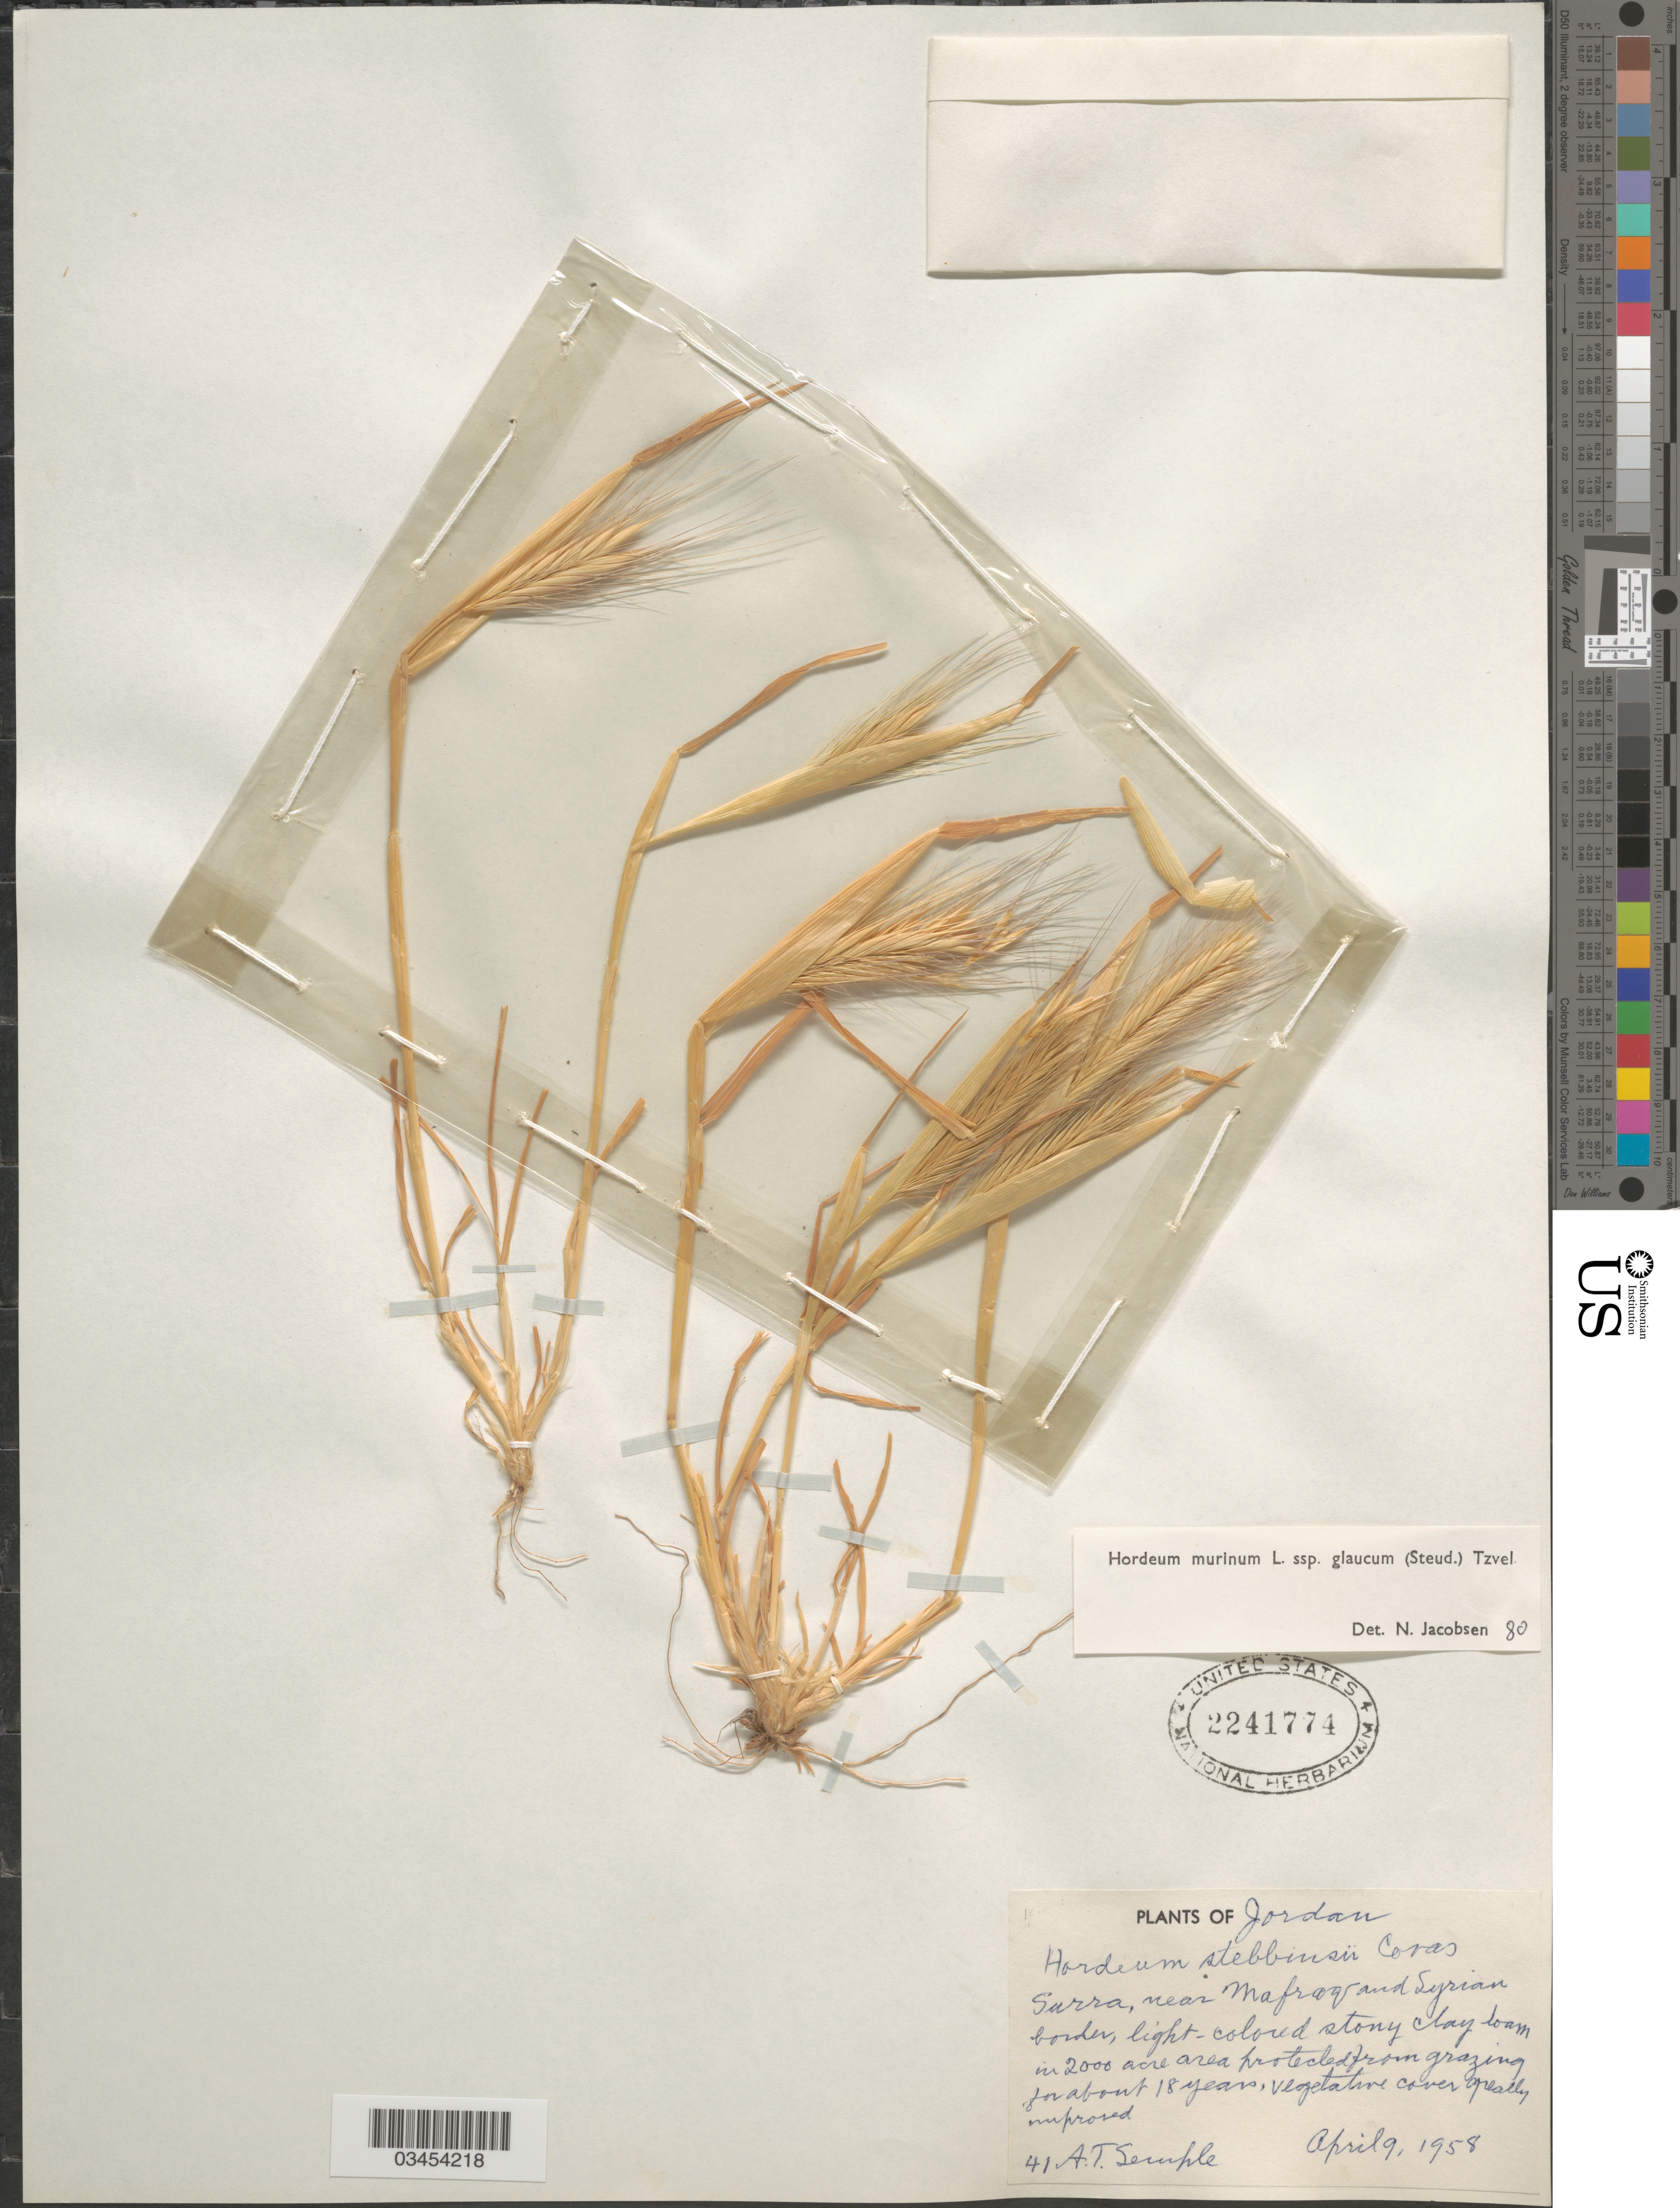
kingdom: Plantae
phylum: Tracheophyta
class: Liliopsida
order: Poales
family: Poaceae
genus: Hordeum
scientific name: Hordeum murinum subsp. glaucum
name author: (Steud.) Tzvelev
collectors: A. Semple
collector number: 41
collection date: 1958-04-09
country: Jordan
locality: Sarra, near Mafraq and [interpreted] Syrian border.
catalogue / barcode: US 2241774